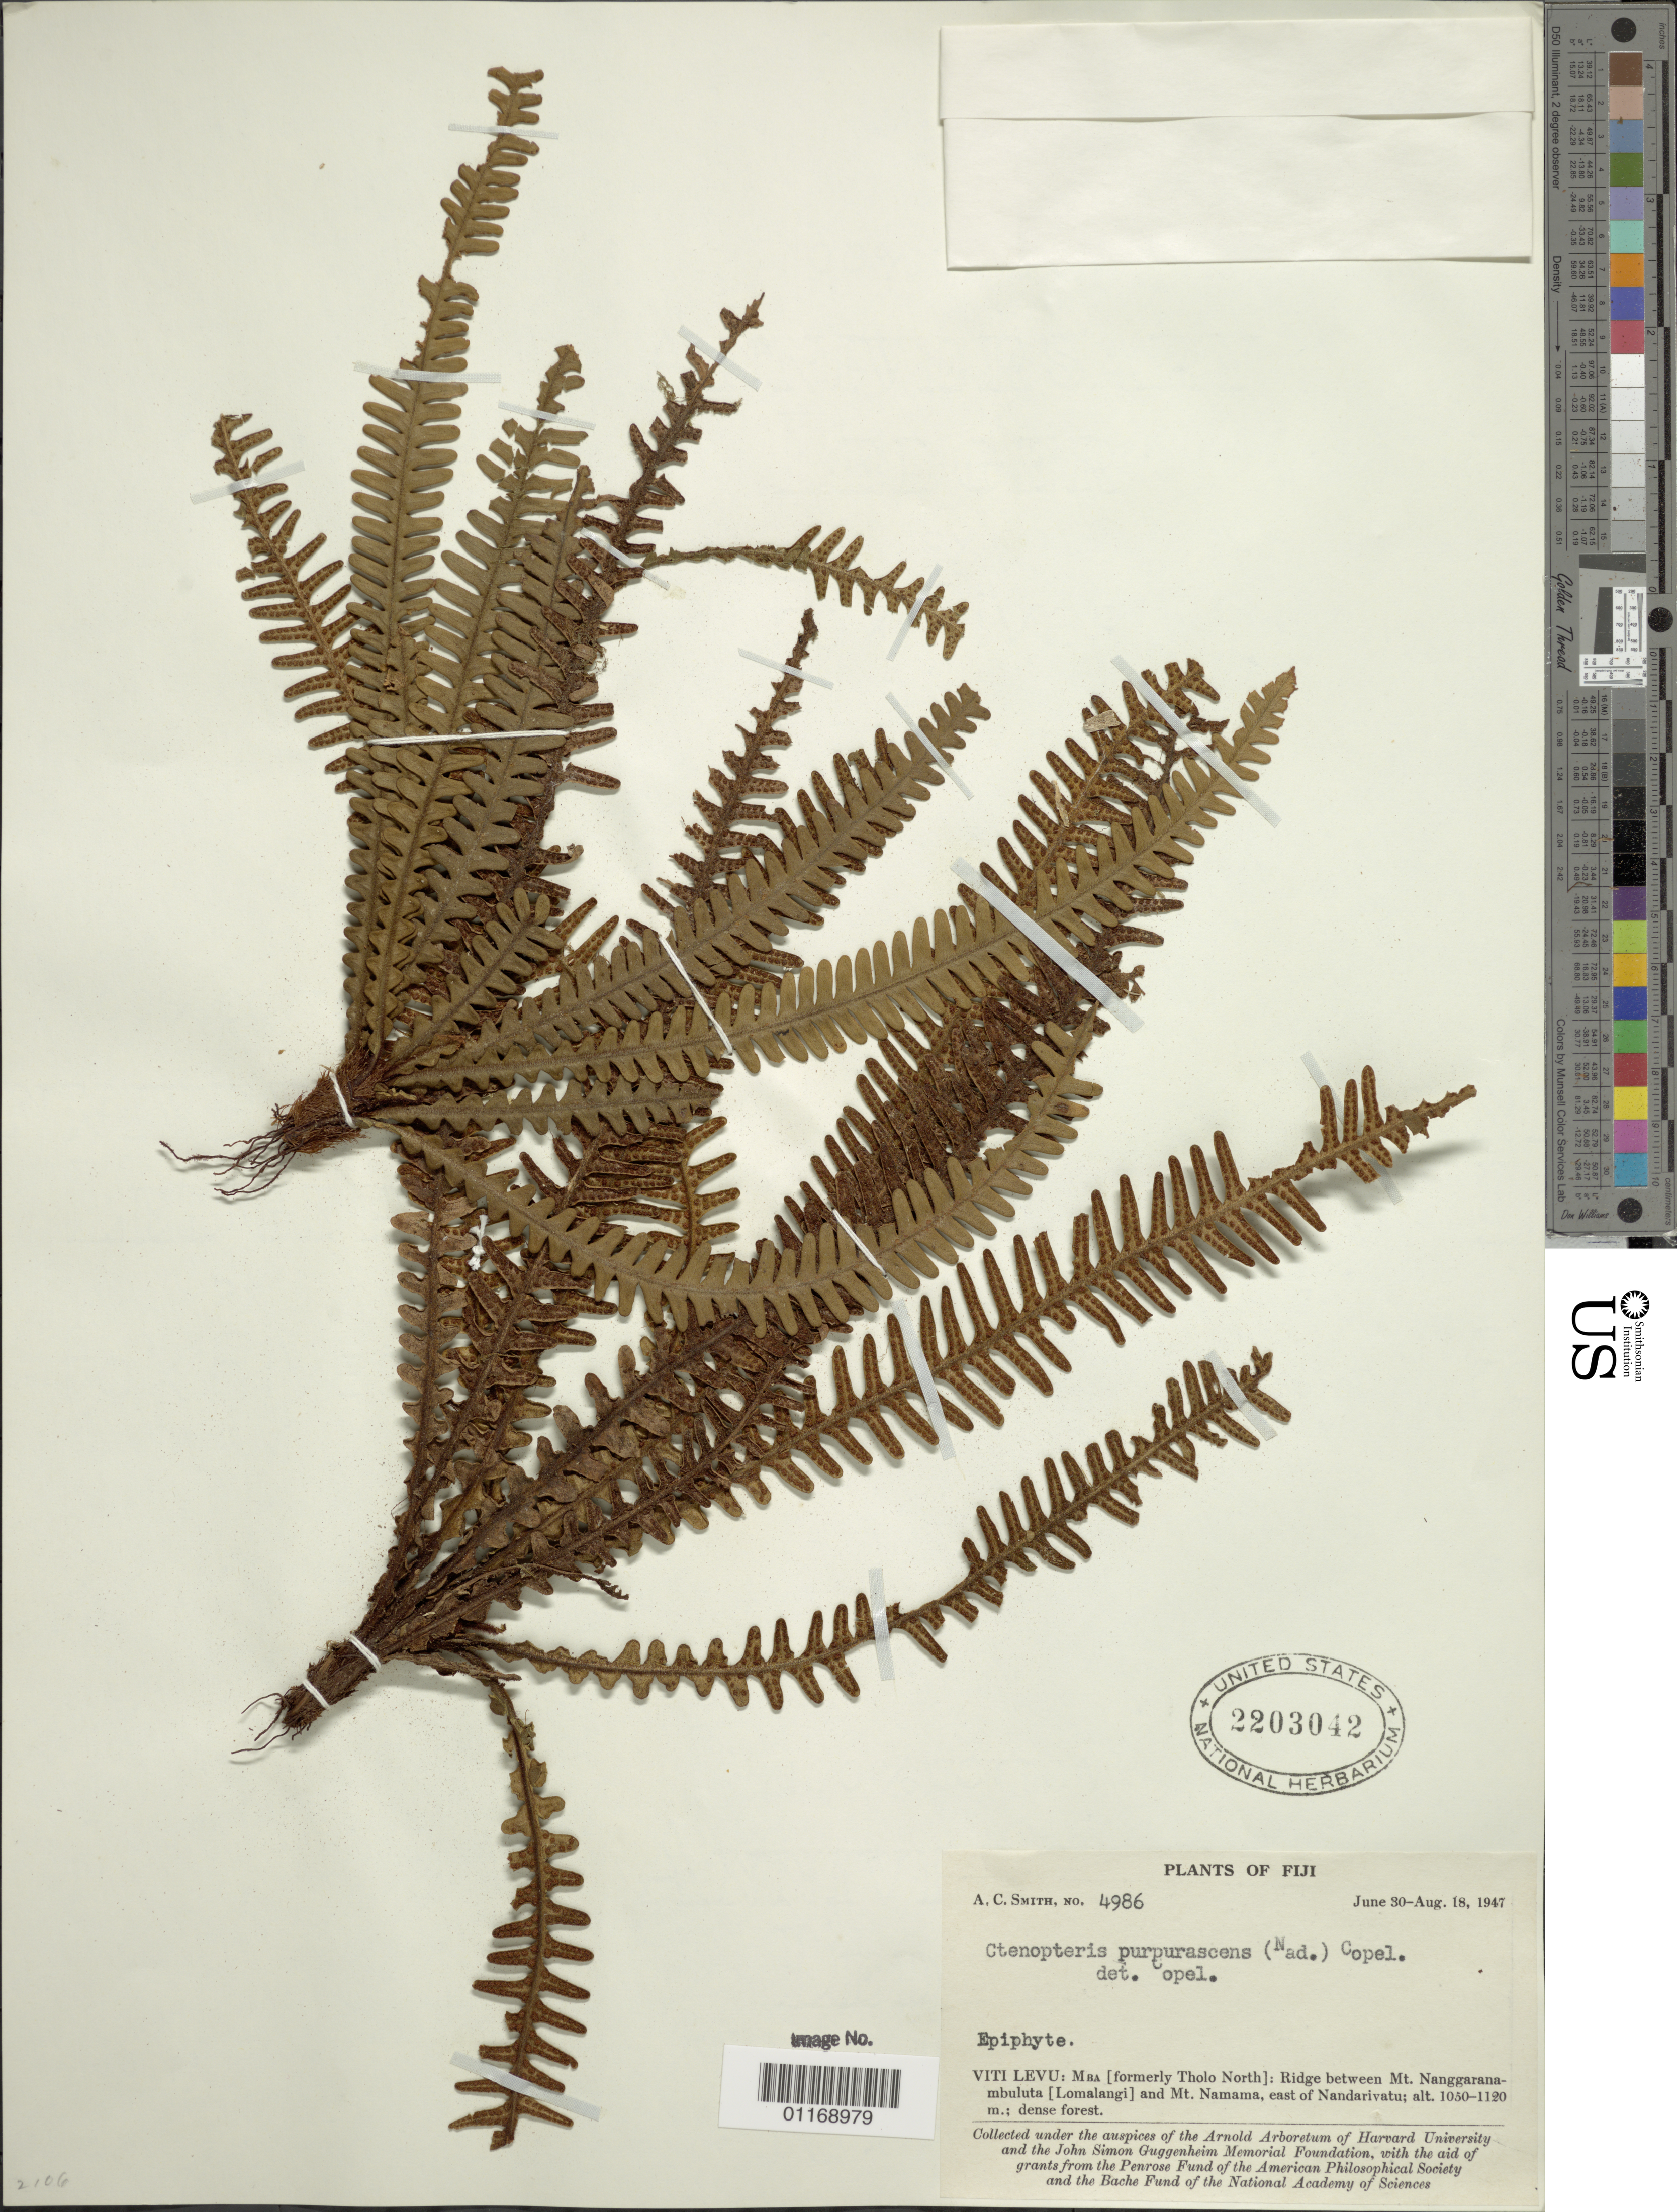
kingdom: Plantae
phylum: Tracheophyta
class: Polypodiopsida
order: Polypodiales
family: Polypodiaceae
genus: Dasygrammitis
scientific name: Dasygrammitis purpurascens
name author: (Nadeaud) Parris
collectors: A. C. Smith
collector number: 4986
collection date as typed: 30 Jun 1947 and 18 Aug 1947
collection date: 1947-06-30,1947-08-18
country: Fiji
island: Viti Levu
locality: Viti Levu: Mra (formerly Tholo North): Ridge Between Mt. Nanggarana-mbuluta (Lomalangi) and Mt. Namama, east of Nandarivatu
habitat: Dense forest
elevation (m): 1050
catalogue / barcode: US 2203042